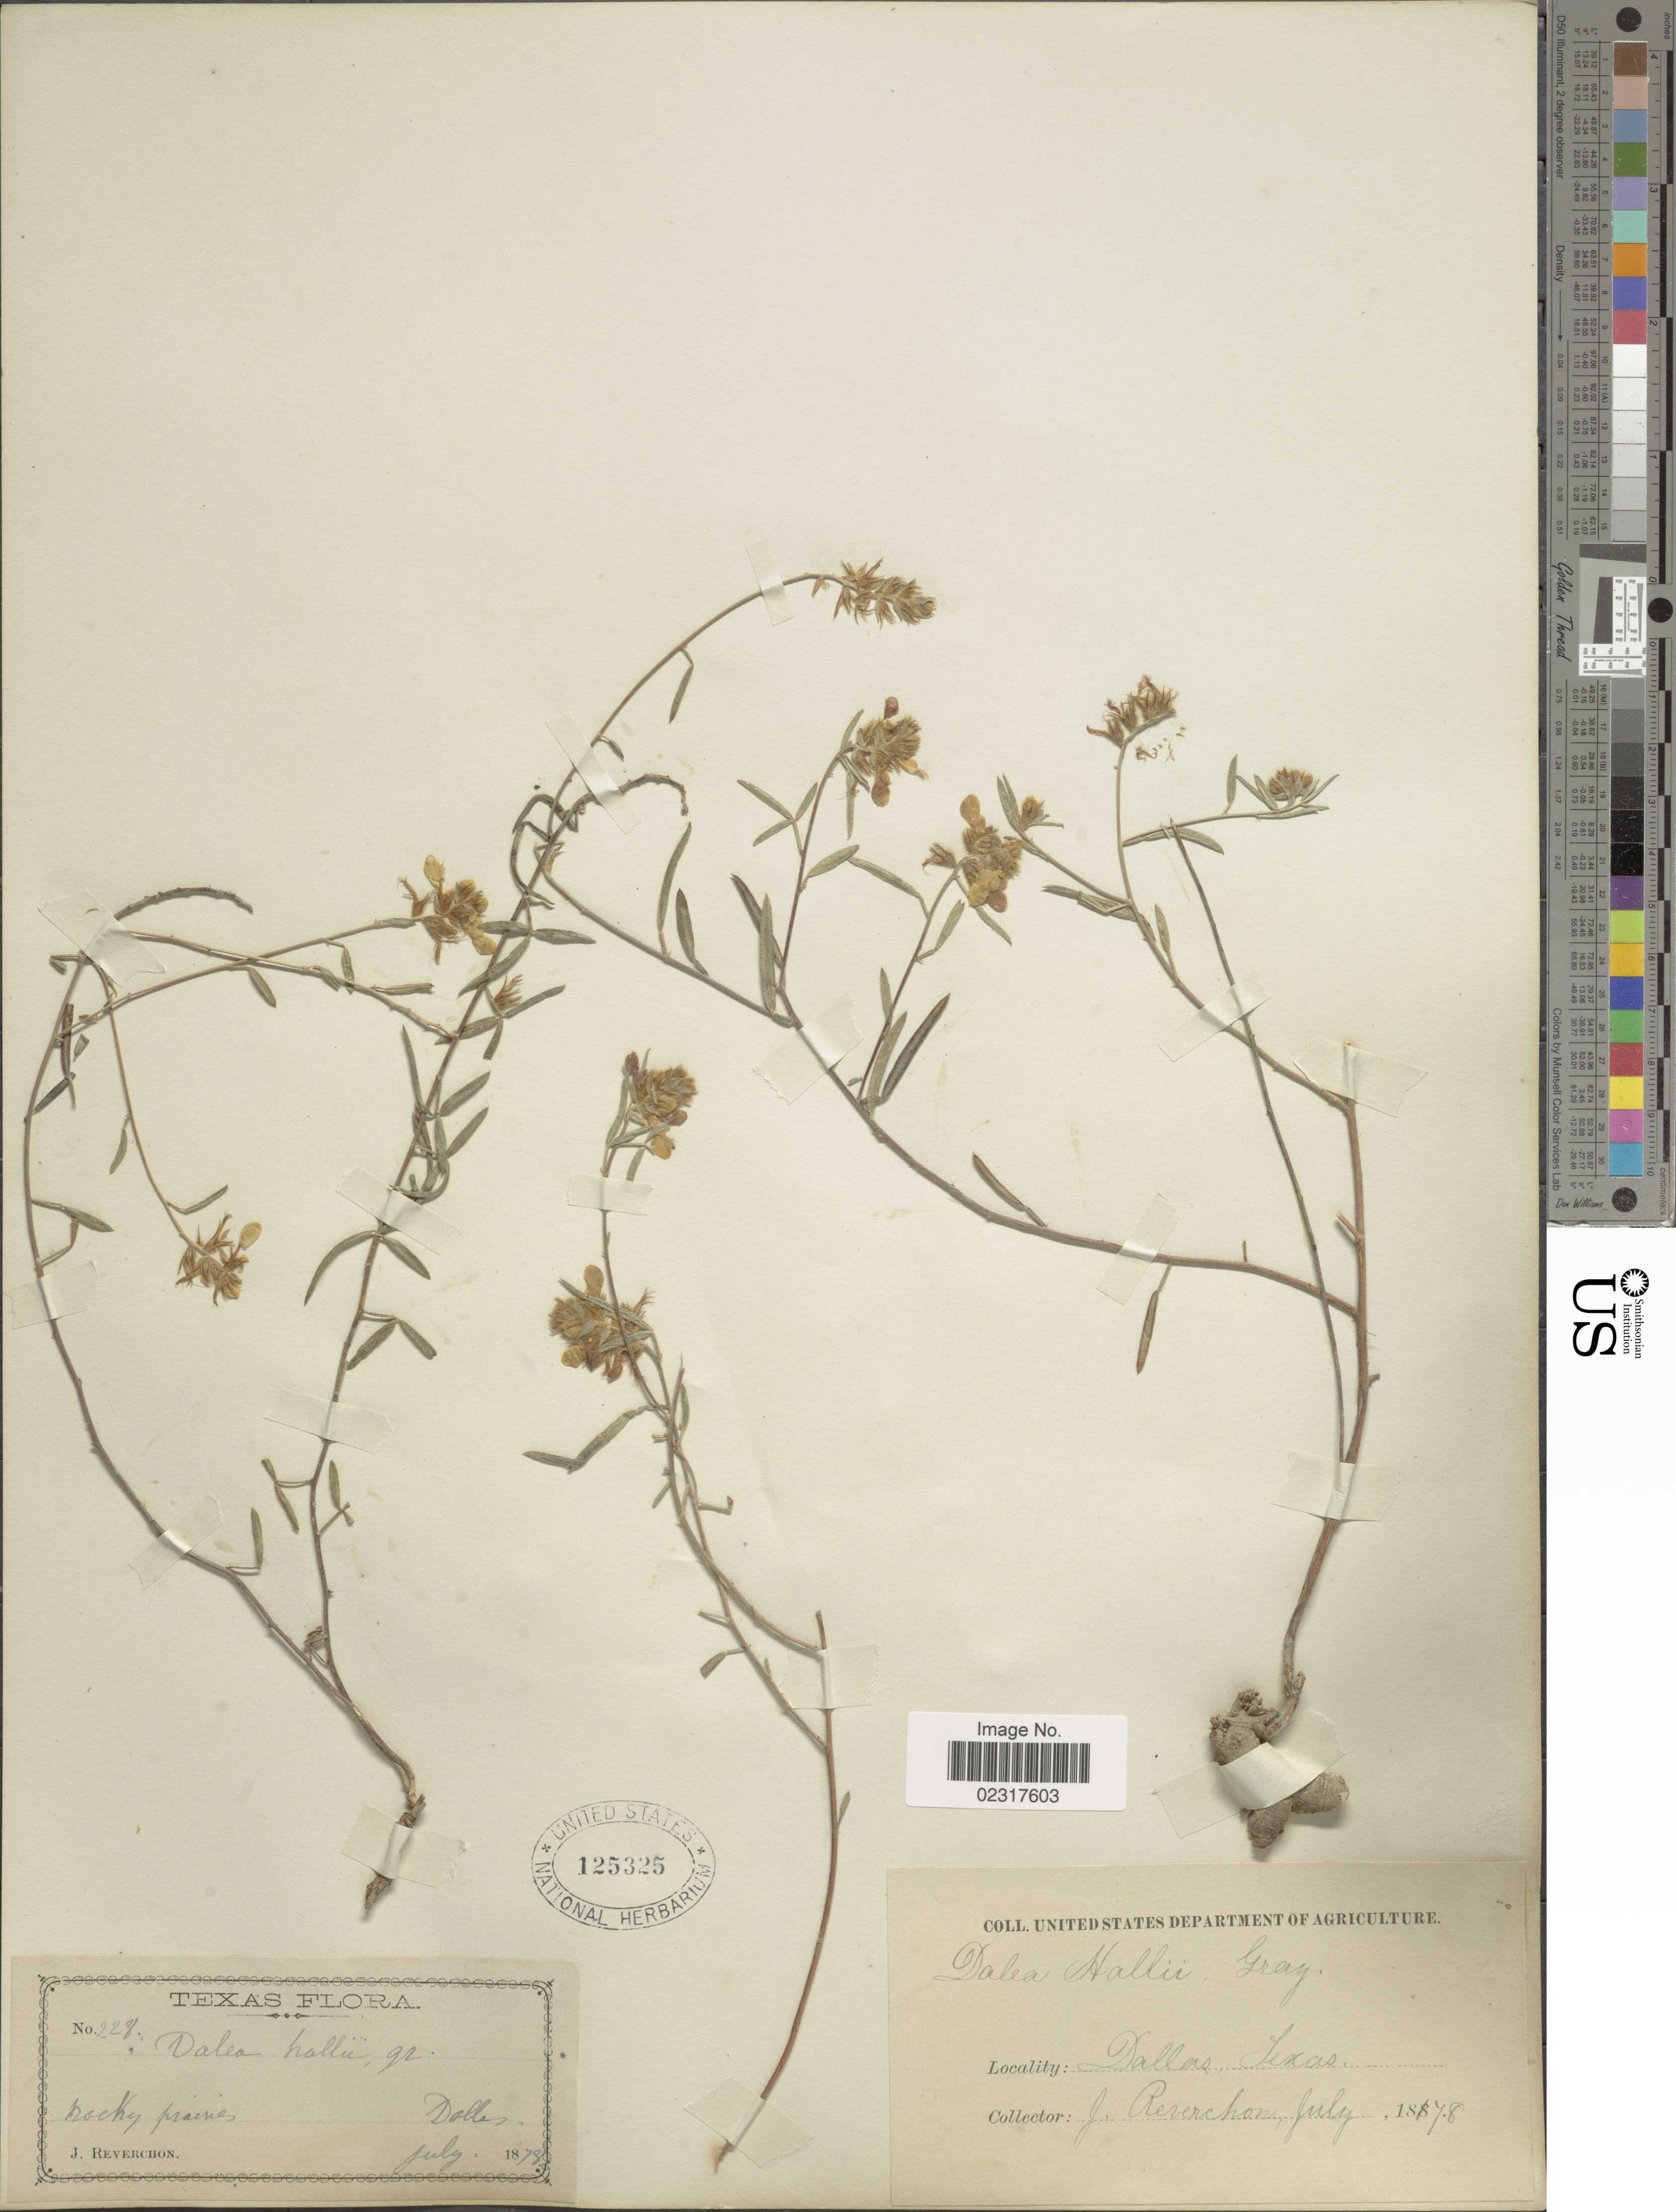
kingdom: Plantae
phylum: Tracheophyta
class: Magnoliopsida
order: Fabales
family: Fabaceae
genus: Dalea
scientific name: Dalea hallii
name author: A. Gray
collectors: J. Reverchon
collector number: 228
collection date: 1878-07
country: United States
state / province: Texas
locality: Dallas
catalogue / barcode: US 125325